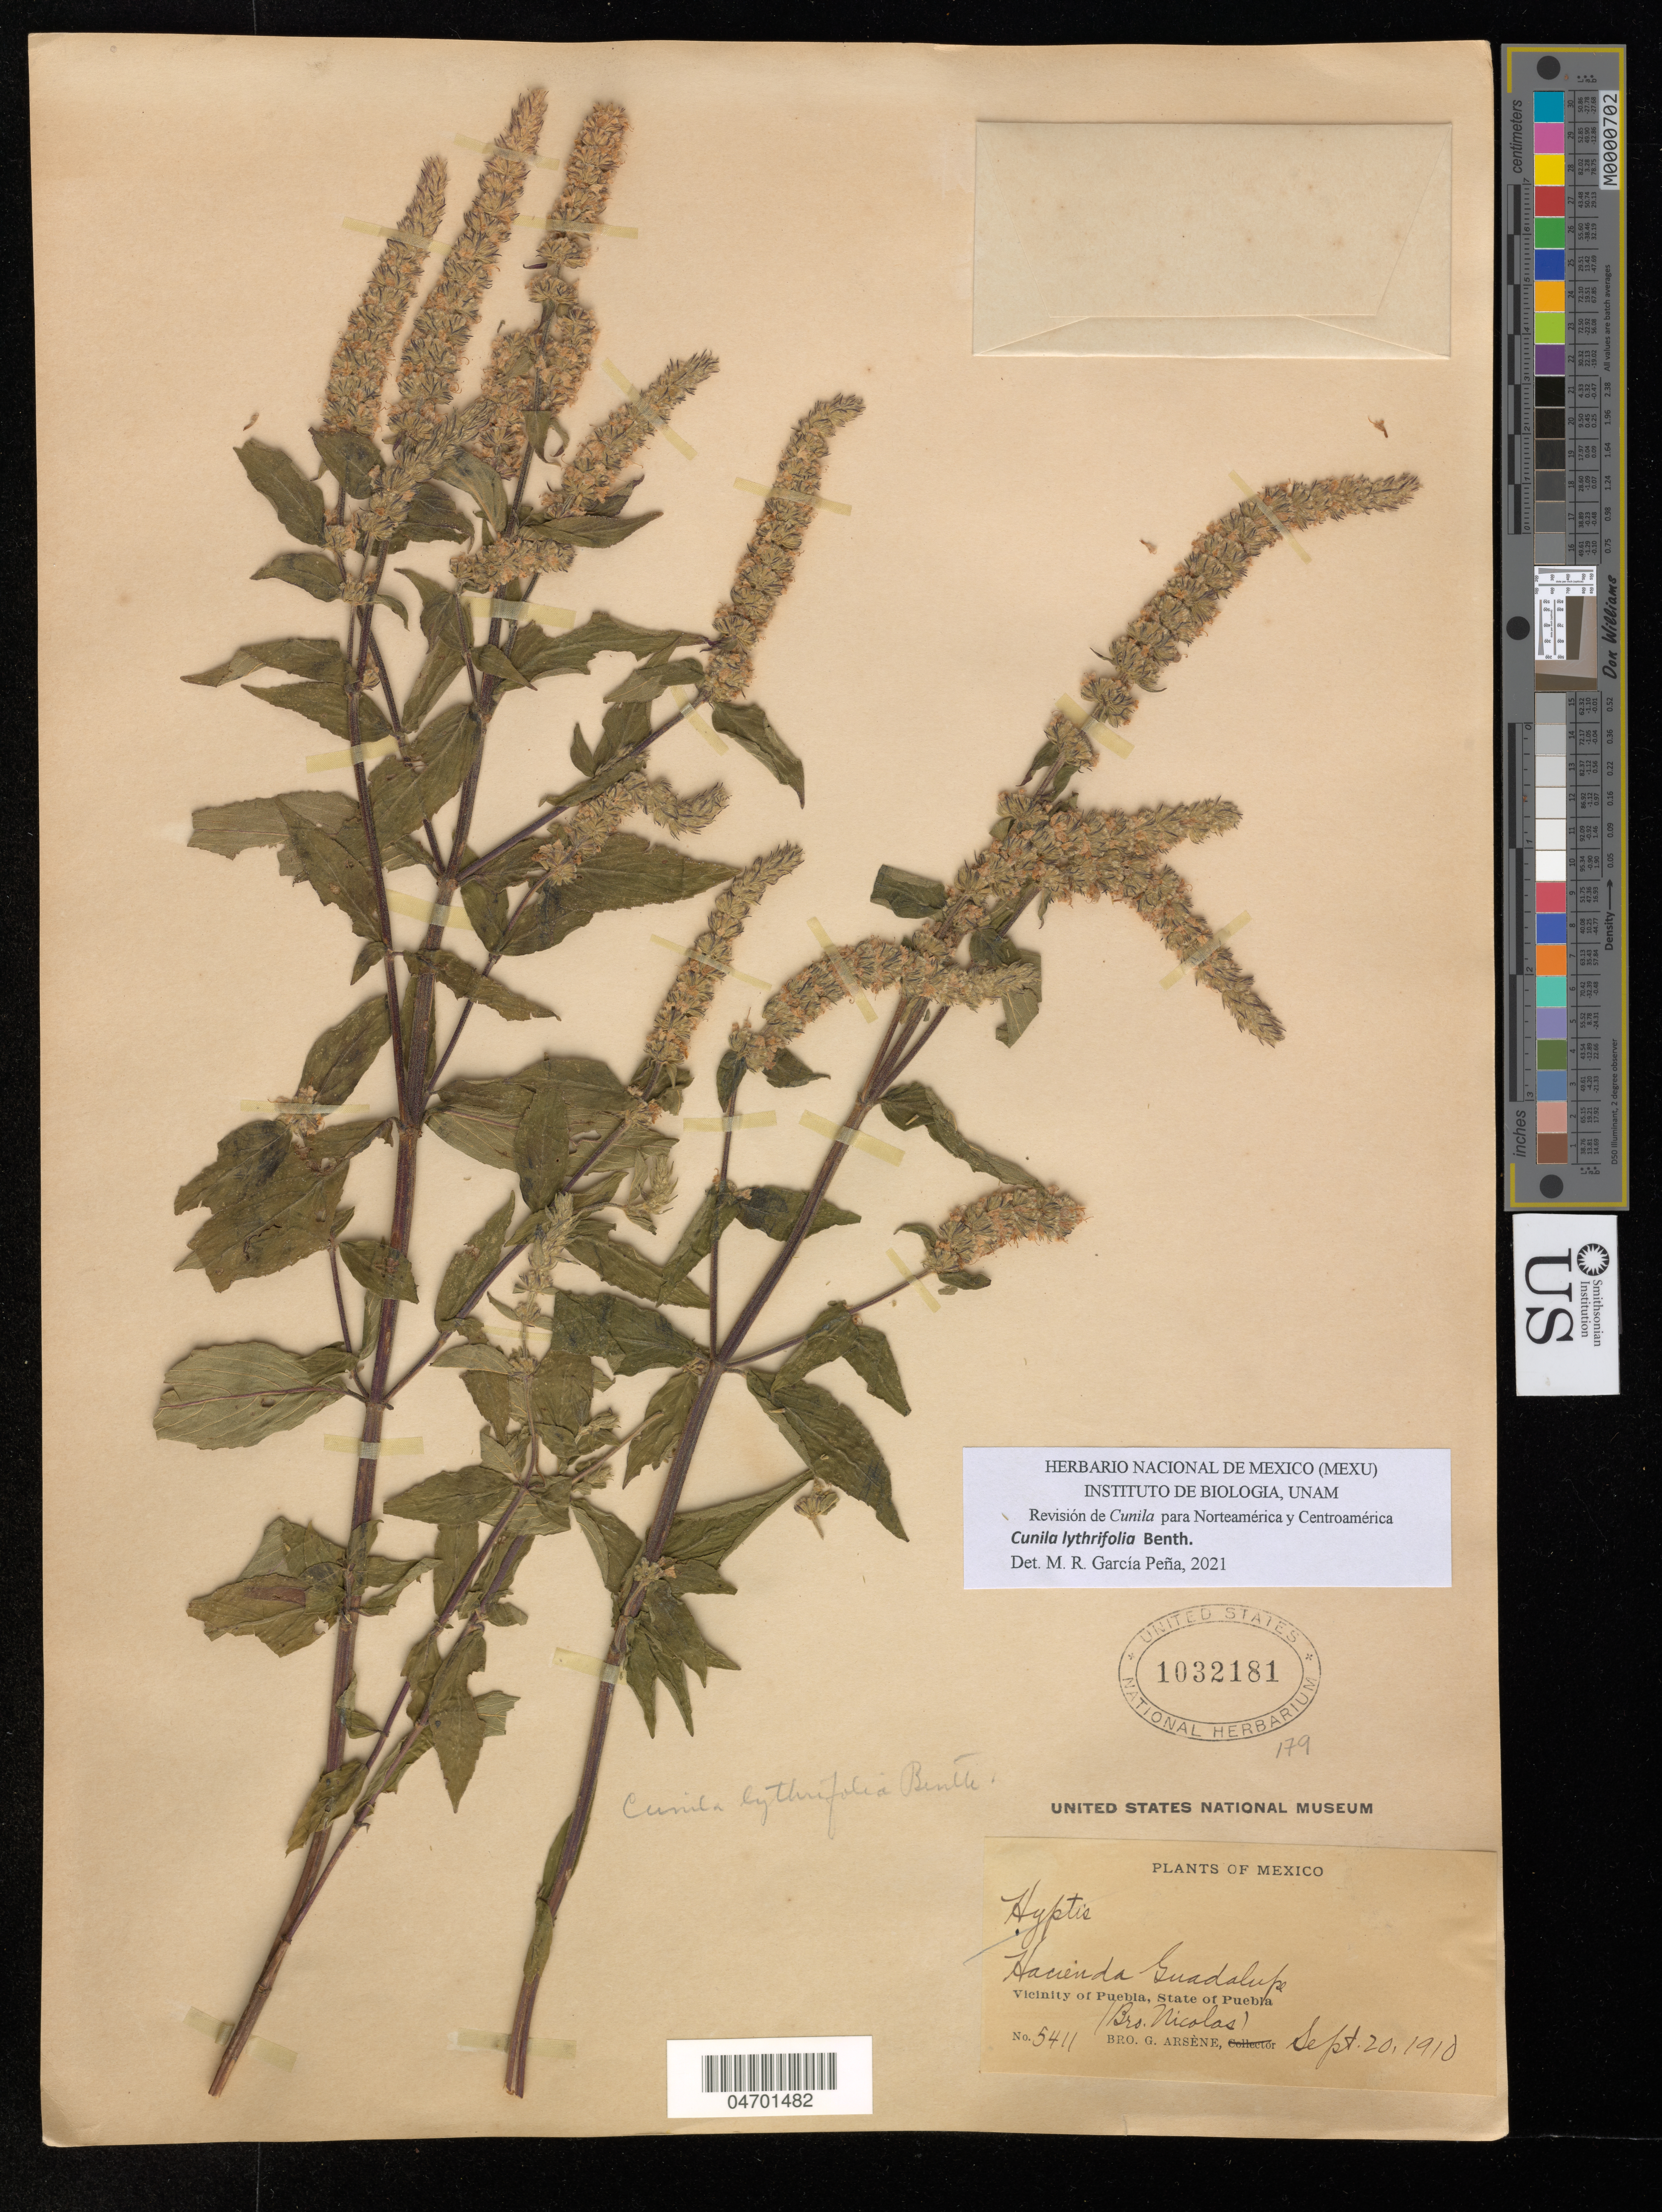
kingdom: Plantae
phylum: Tracheophyta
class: Magnoliopsida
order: Lamiales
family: Lamiaceae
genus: Cunila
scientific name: Cunila lythrifolia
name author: Benth.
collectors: Bro. G. Arsène & Bro. Nicolas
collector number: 5411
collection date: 1910-09-20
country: Mexico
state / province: Puebla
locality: Hacienda Guadalupe. Vicinity of Puebla.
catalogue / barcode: US 1032181